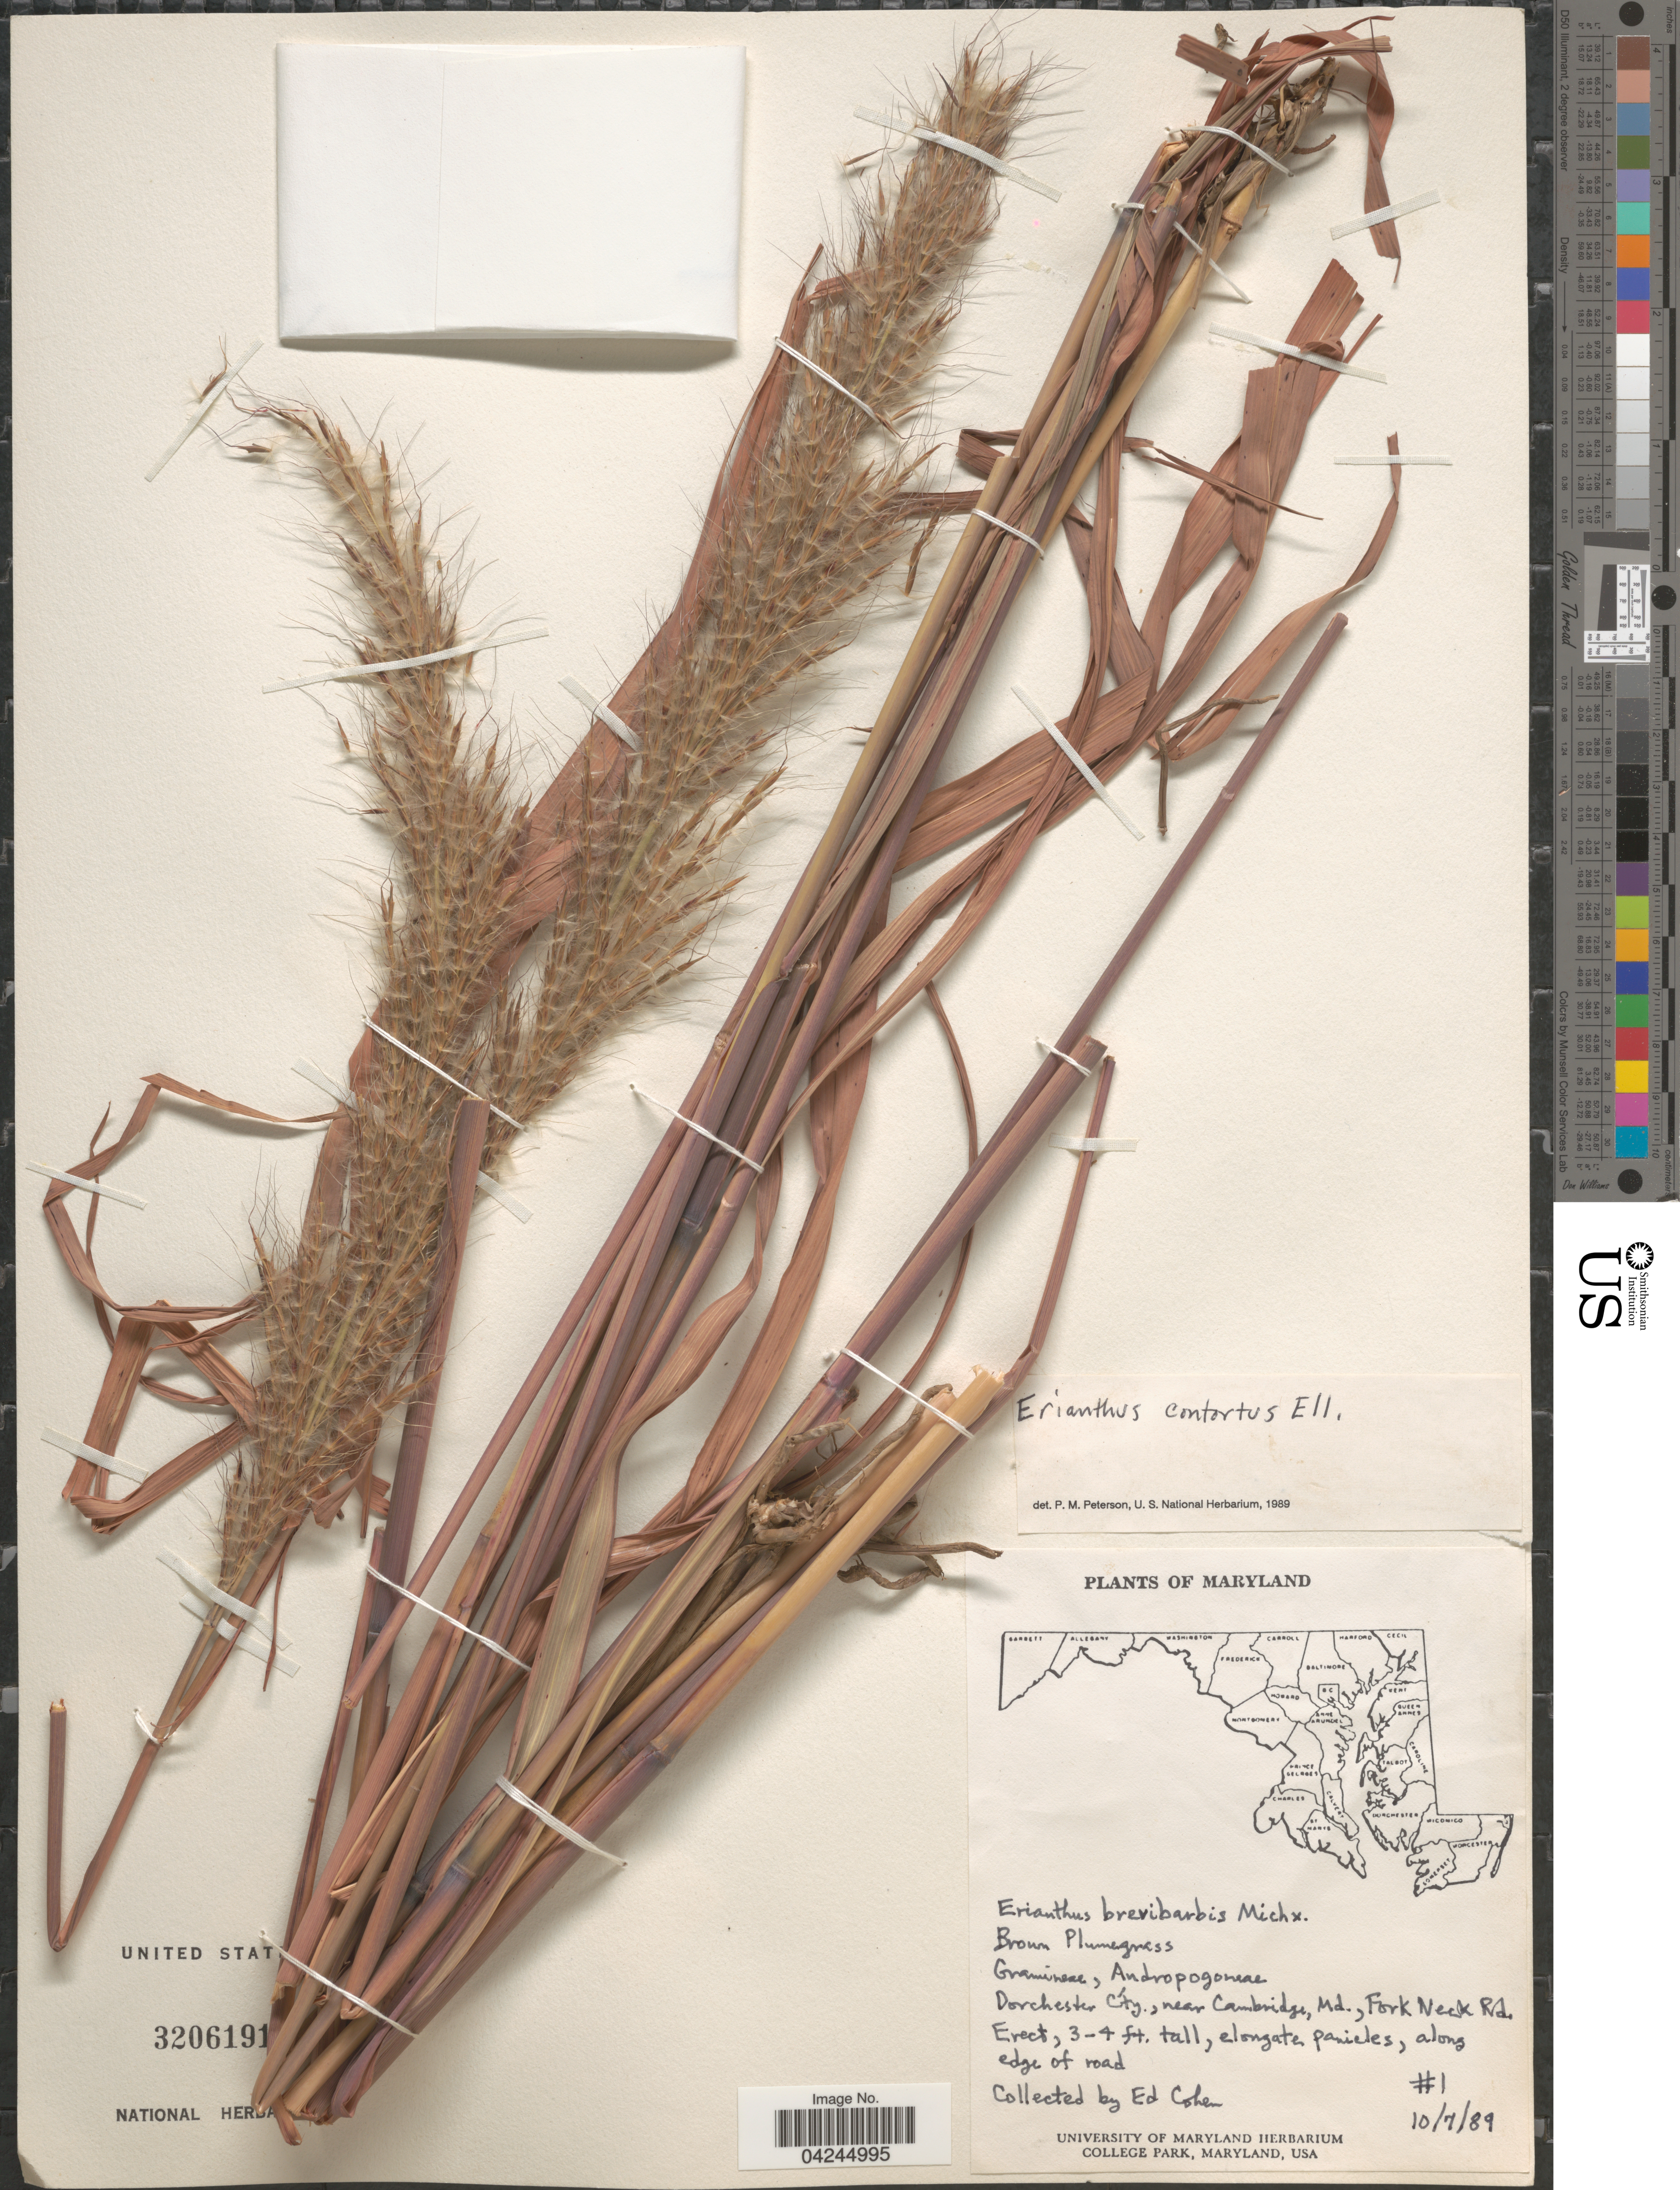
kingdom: Plantae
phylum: Tracheophyta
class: Liliopsida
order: Poales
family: Poaceae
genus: Erianthus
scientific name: Erianthus brevibarbis var. contortus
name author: (Elliott) D.B. Ward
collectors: E. Cole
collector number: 1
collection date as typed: Transcribed d/m/y: 7/10/89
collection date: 1989-07-10 or 1989-10-07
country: United States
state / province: Maryland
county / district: Dorchester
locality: Dorchester City., near Cambridge, Md., Fork Neck Rd.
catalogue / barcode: US 3206191